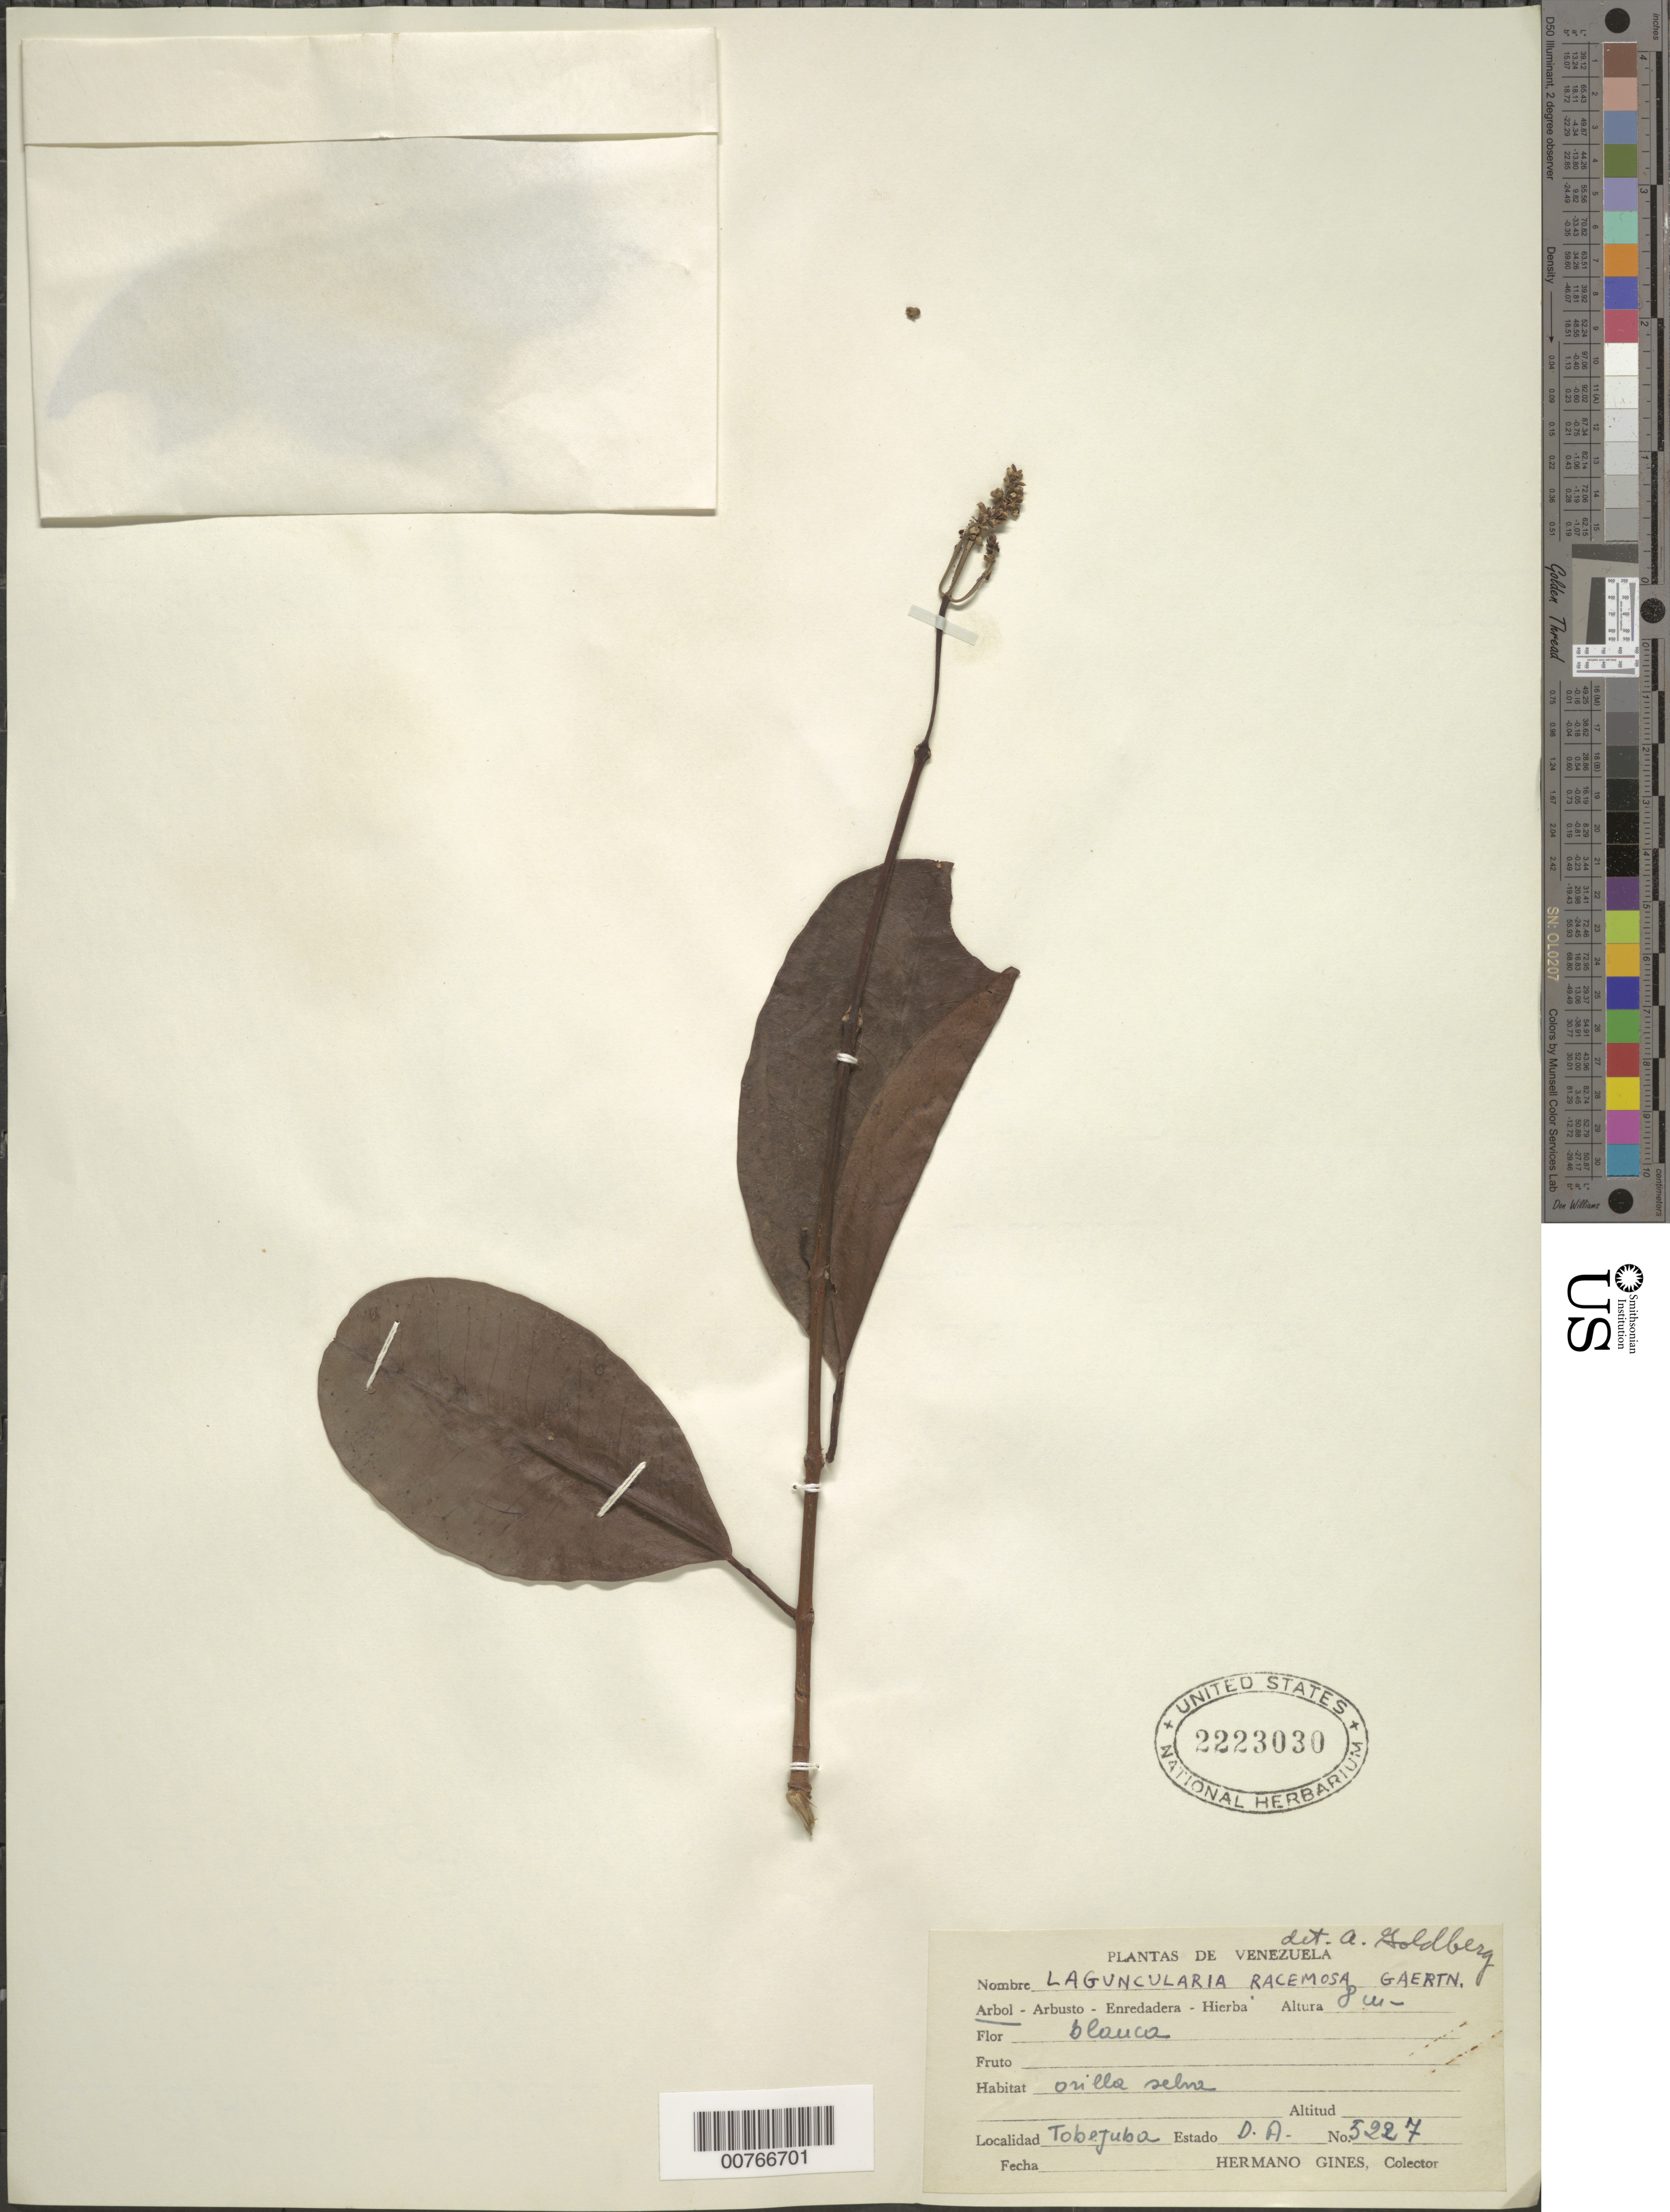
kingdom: Plantae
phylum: Tracheophyta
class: Magnoliopsida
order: Myrtales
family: Combretaceae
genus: Laguncularia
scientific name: Laguncularia racemosa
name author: (L.) C.F. Gaertn.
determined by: Goldberg, Aaron, (US), NMNH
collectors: H. Gines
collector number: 5227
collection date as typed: Aug-54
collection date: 1954-08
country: Venezuela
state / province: Delta Amacuro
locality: Tobejuba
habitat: Orilla selva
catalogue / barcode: US 2223030